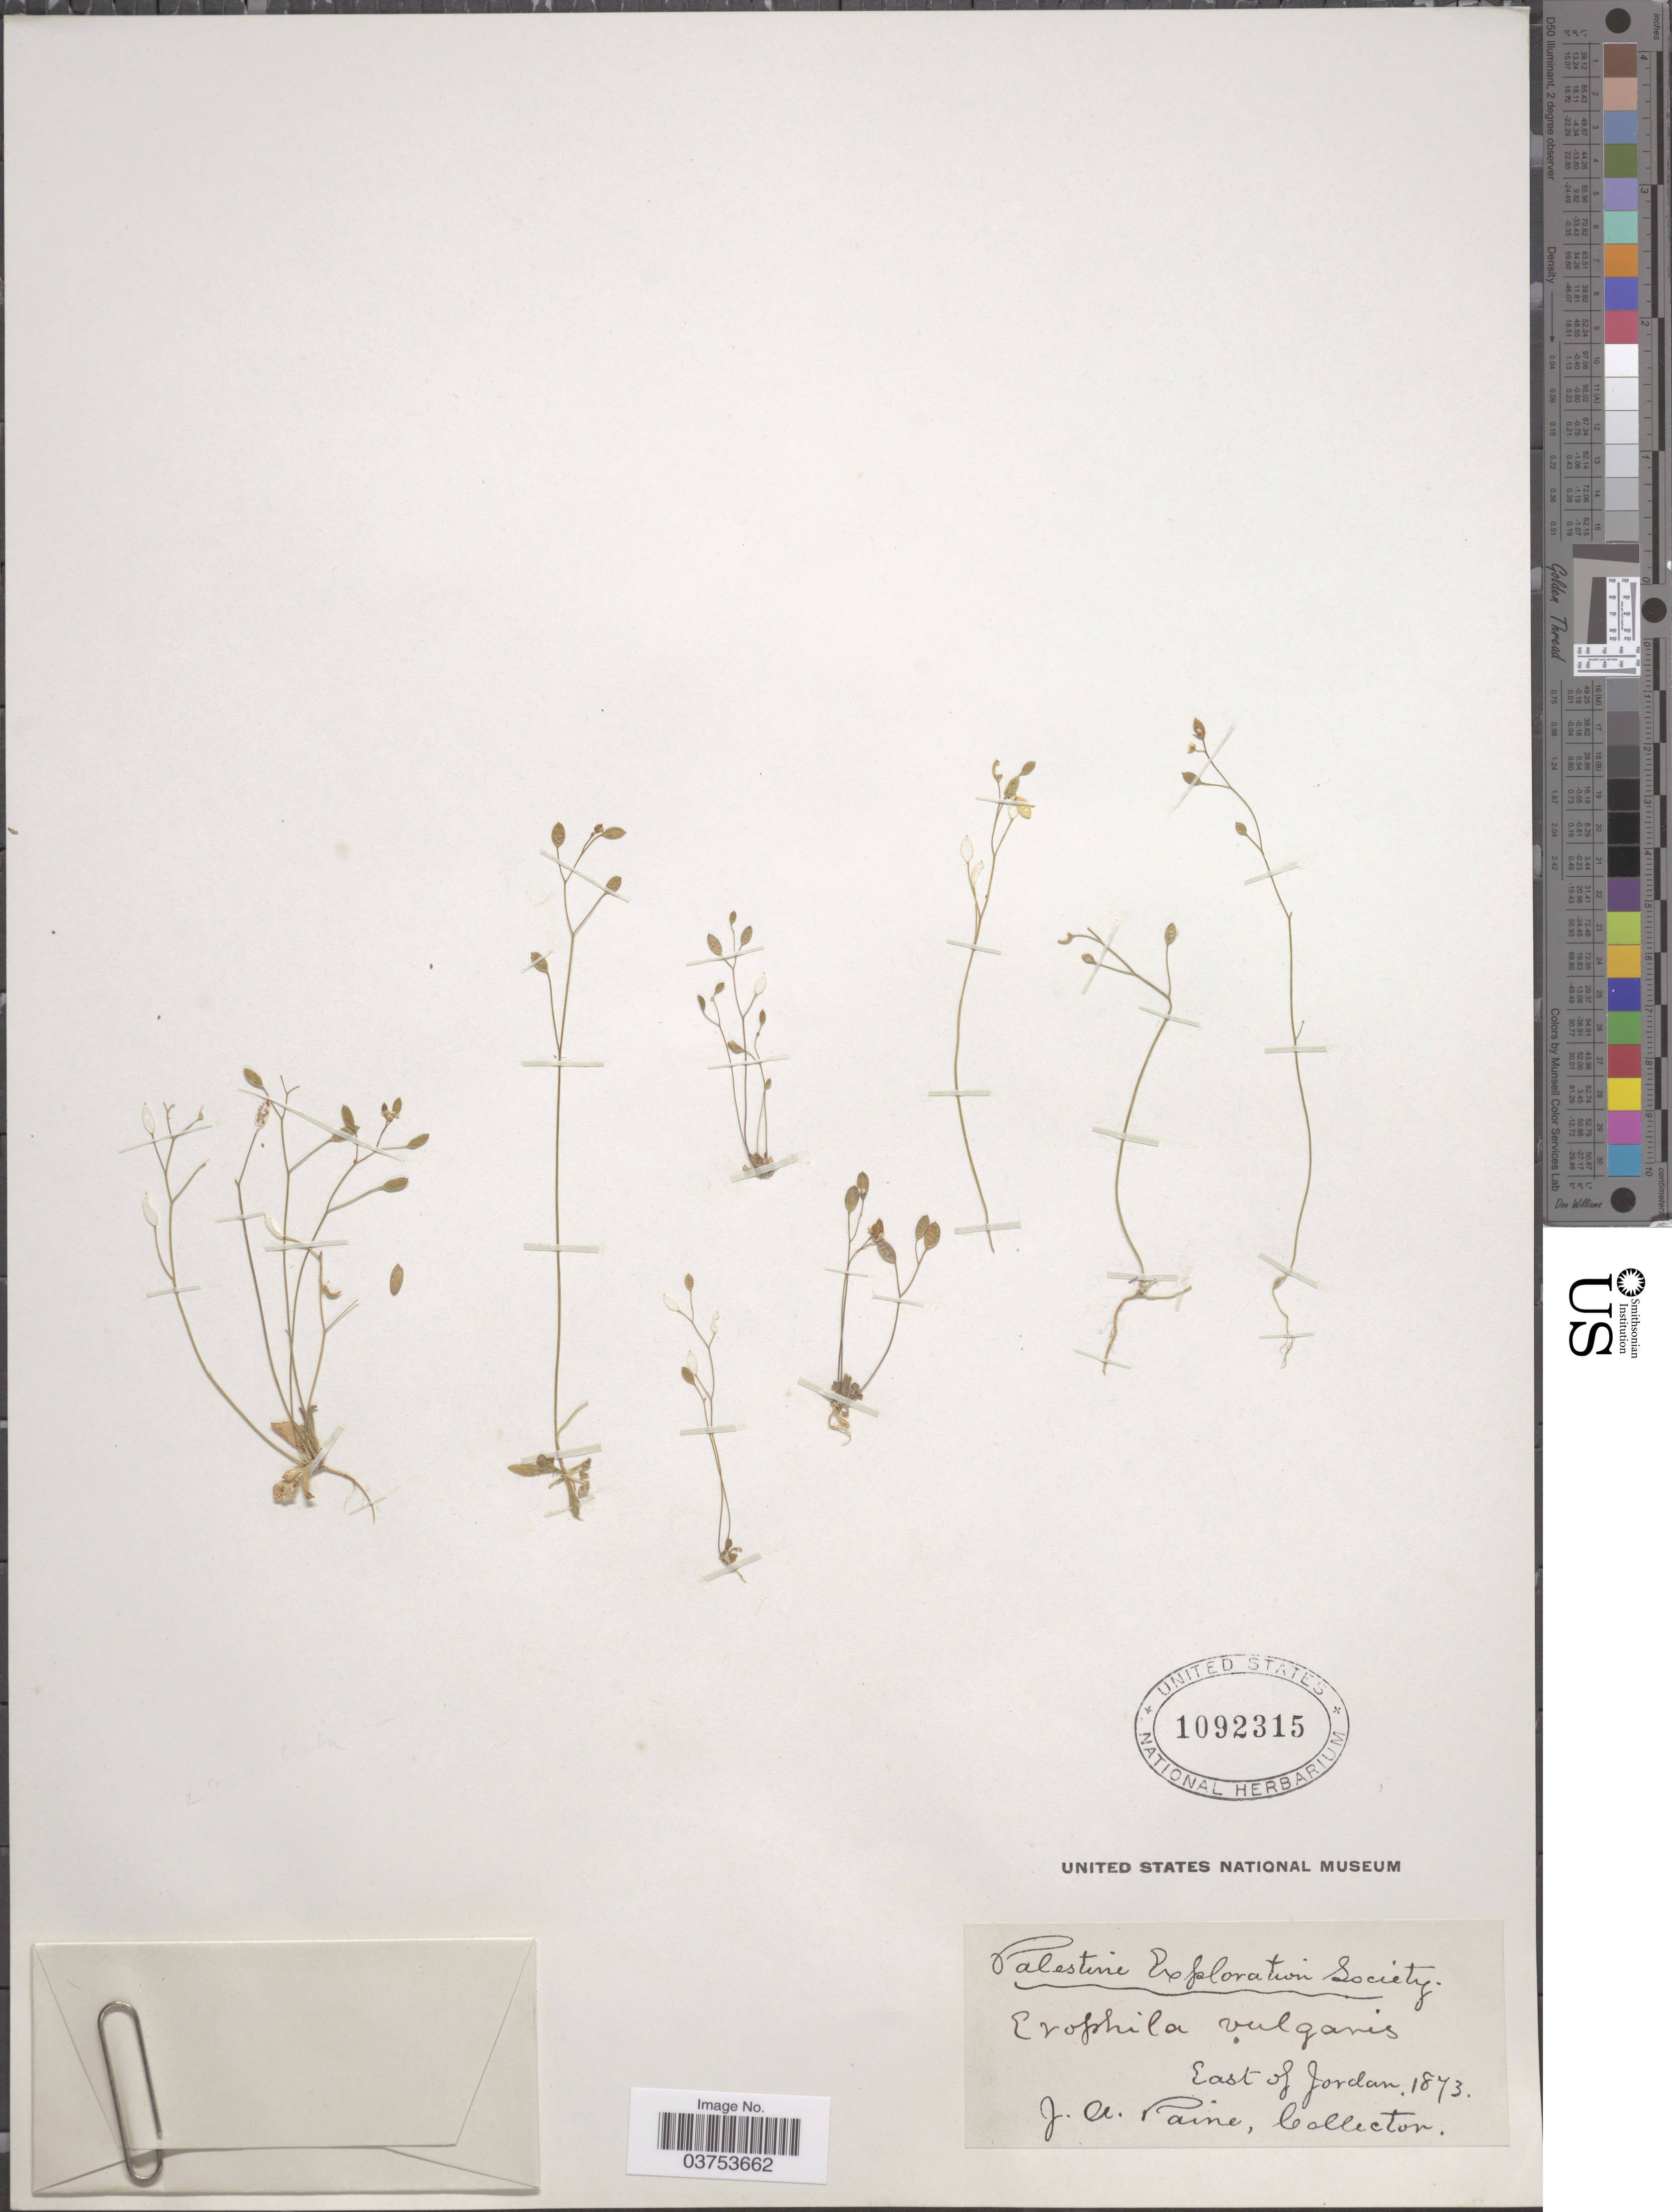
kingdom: Plantae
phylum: Tracheophyta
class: Magnoliopsida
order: Brassicales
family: Brassicaceae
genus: Erophila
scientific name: Erophila verna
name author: (L.) DC.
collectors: J. A. Paine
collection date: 1873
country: Jordan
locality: Palestine. East of Jordan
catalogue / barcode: US 1092315